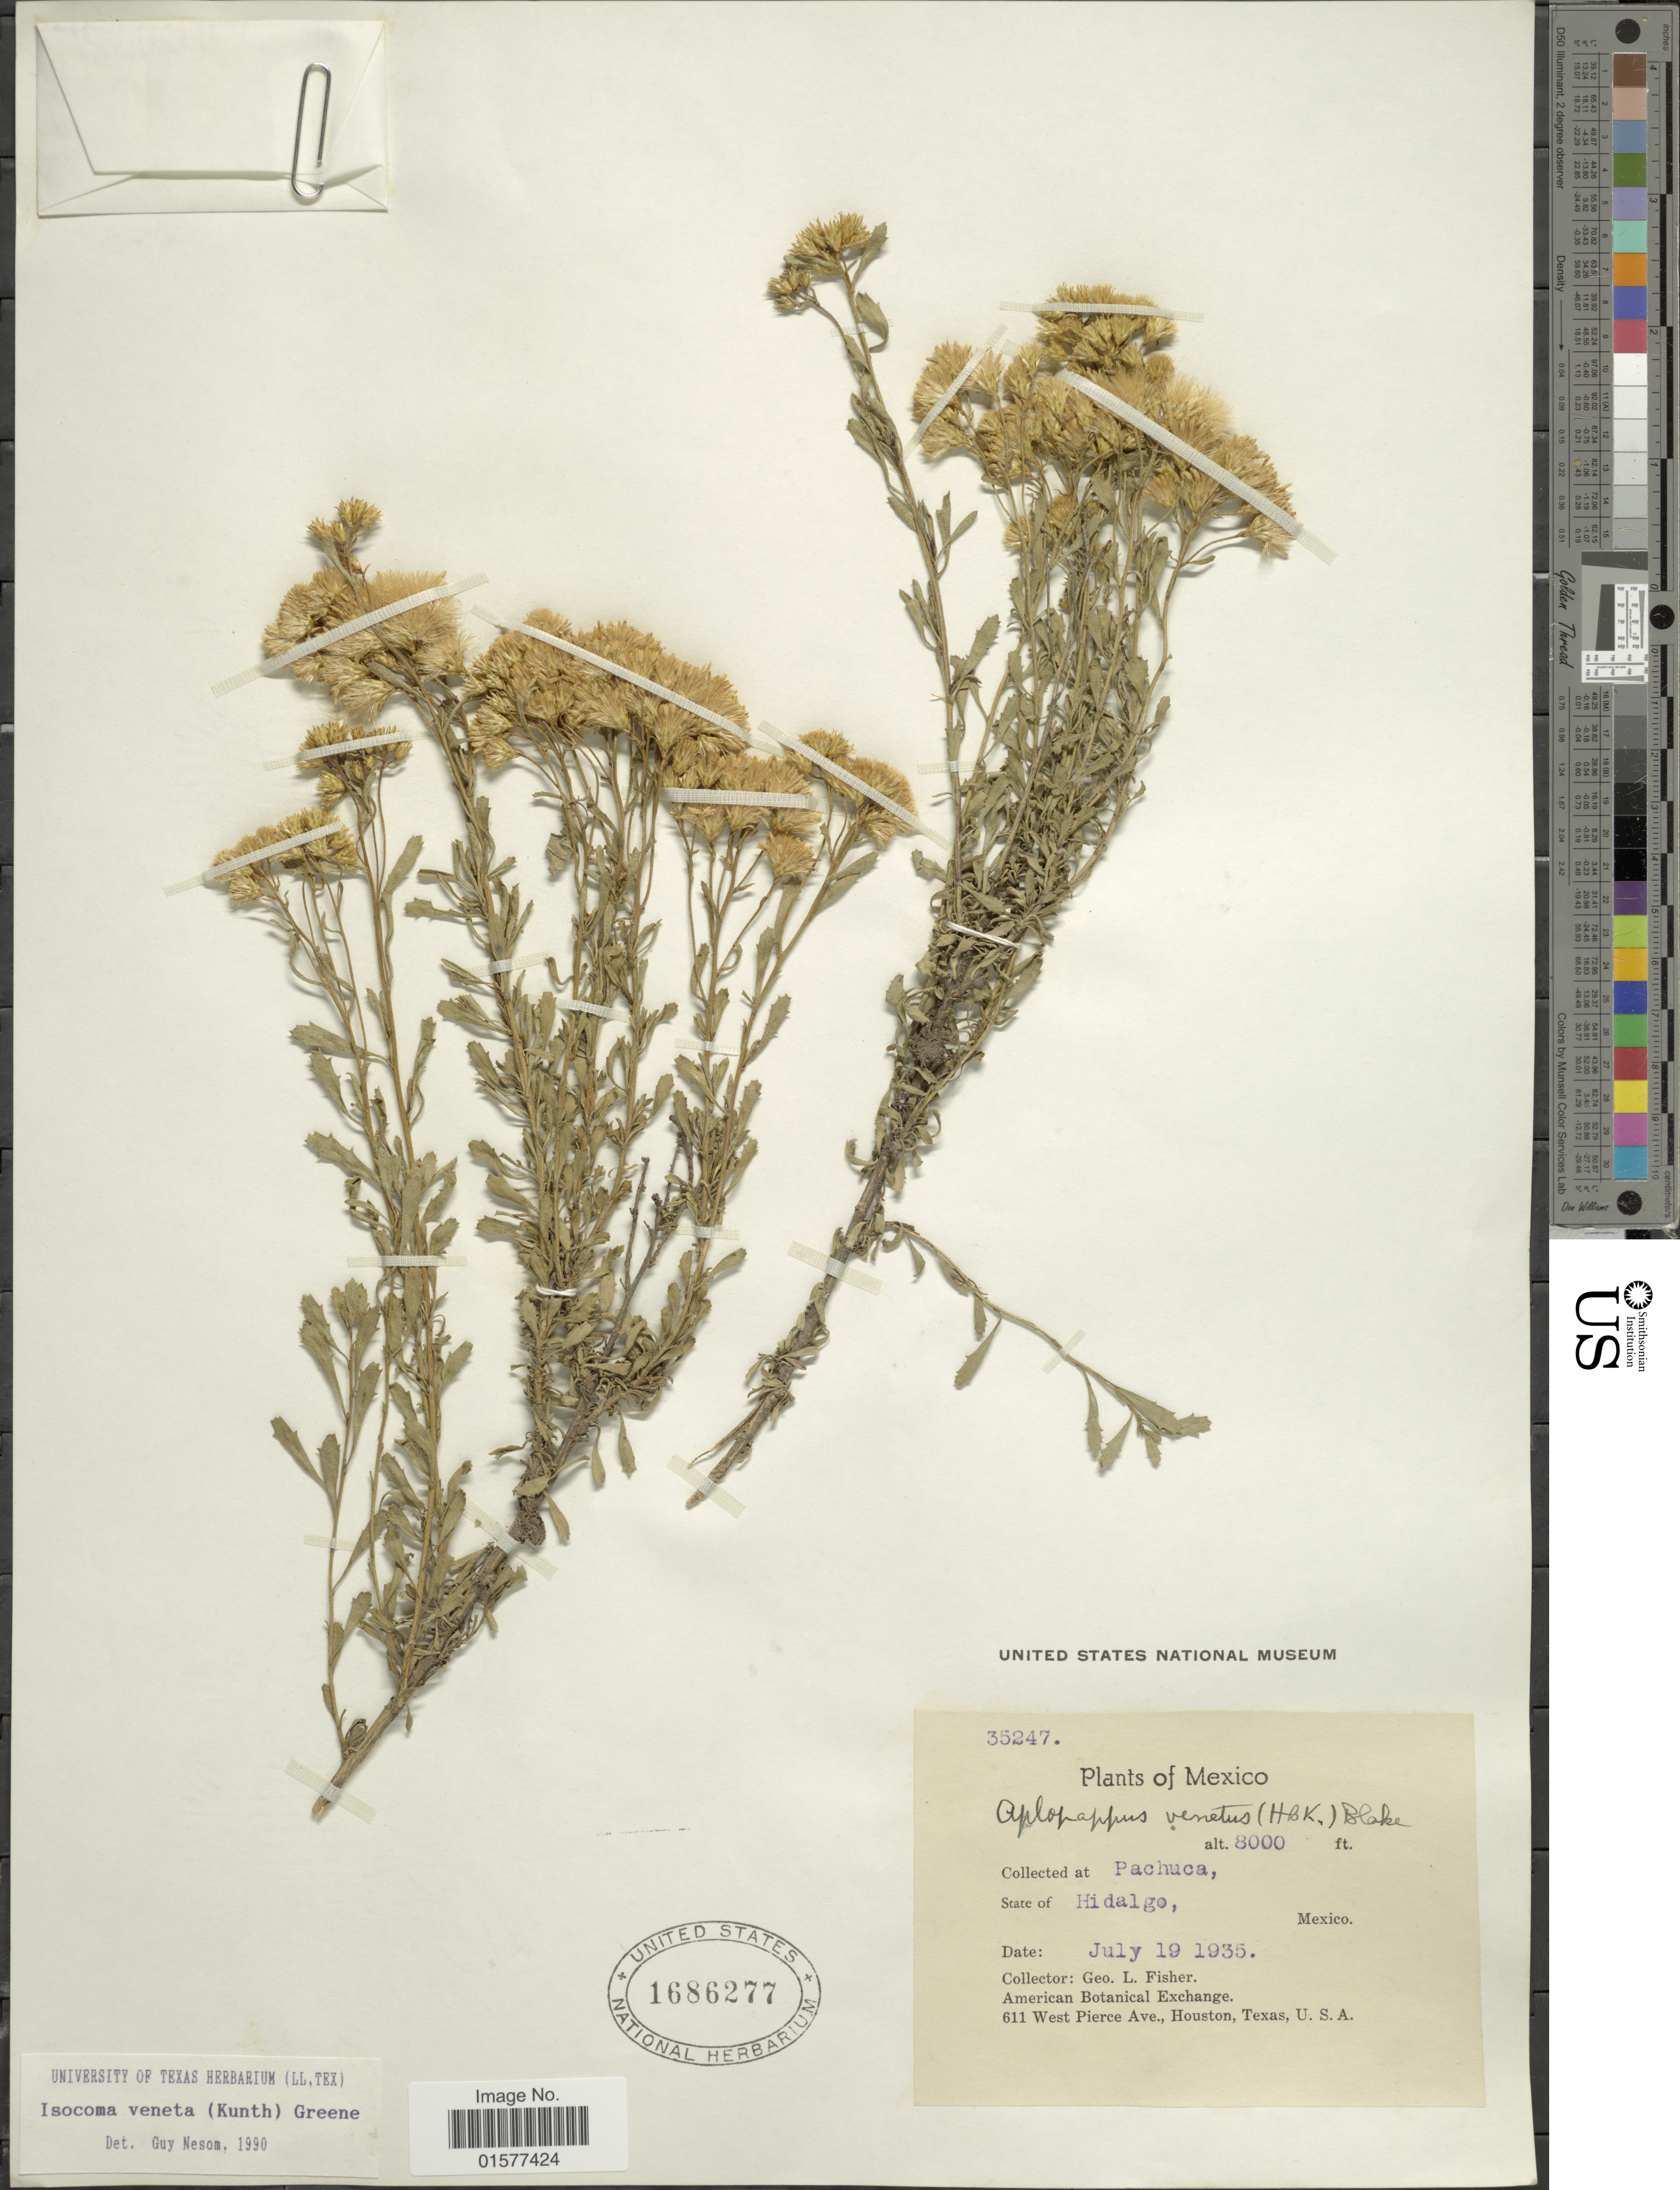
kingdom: Plantae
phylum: Tracheophyta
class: Magnoliopsida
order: Asterales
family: Asteraceae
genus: Isocoma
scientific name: Isocoma veneta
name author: (Kunth) Greene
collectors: G. L. Fisher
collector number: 35247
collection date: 1935-07-19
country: Mexico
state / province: Hidalgo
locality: Collected at Pachuca, State of Hidalgo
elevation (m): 2438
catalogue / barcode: US 1686277